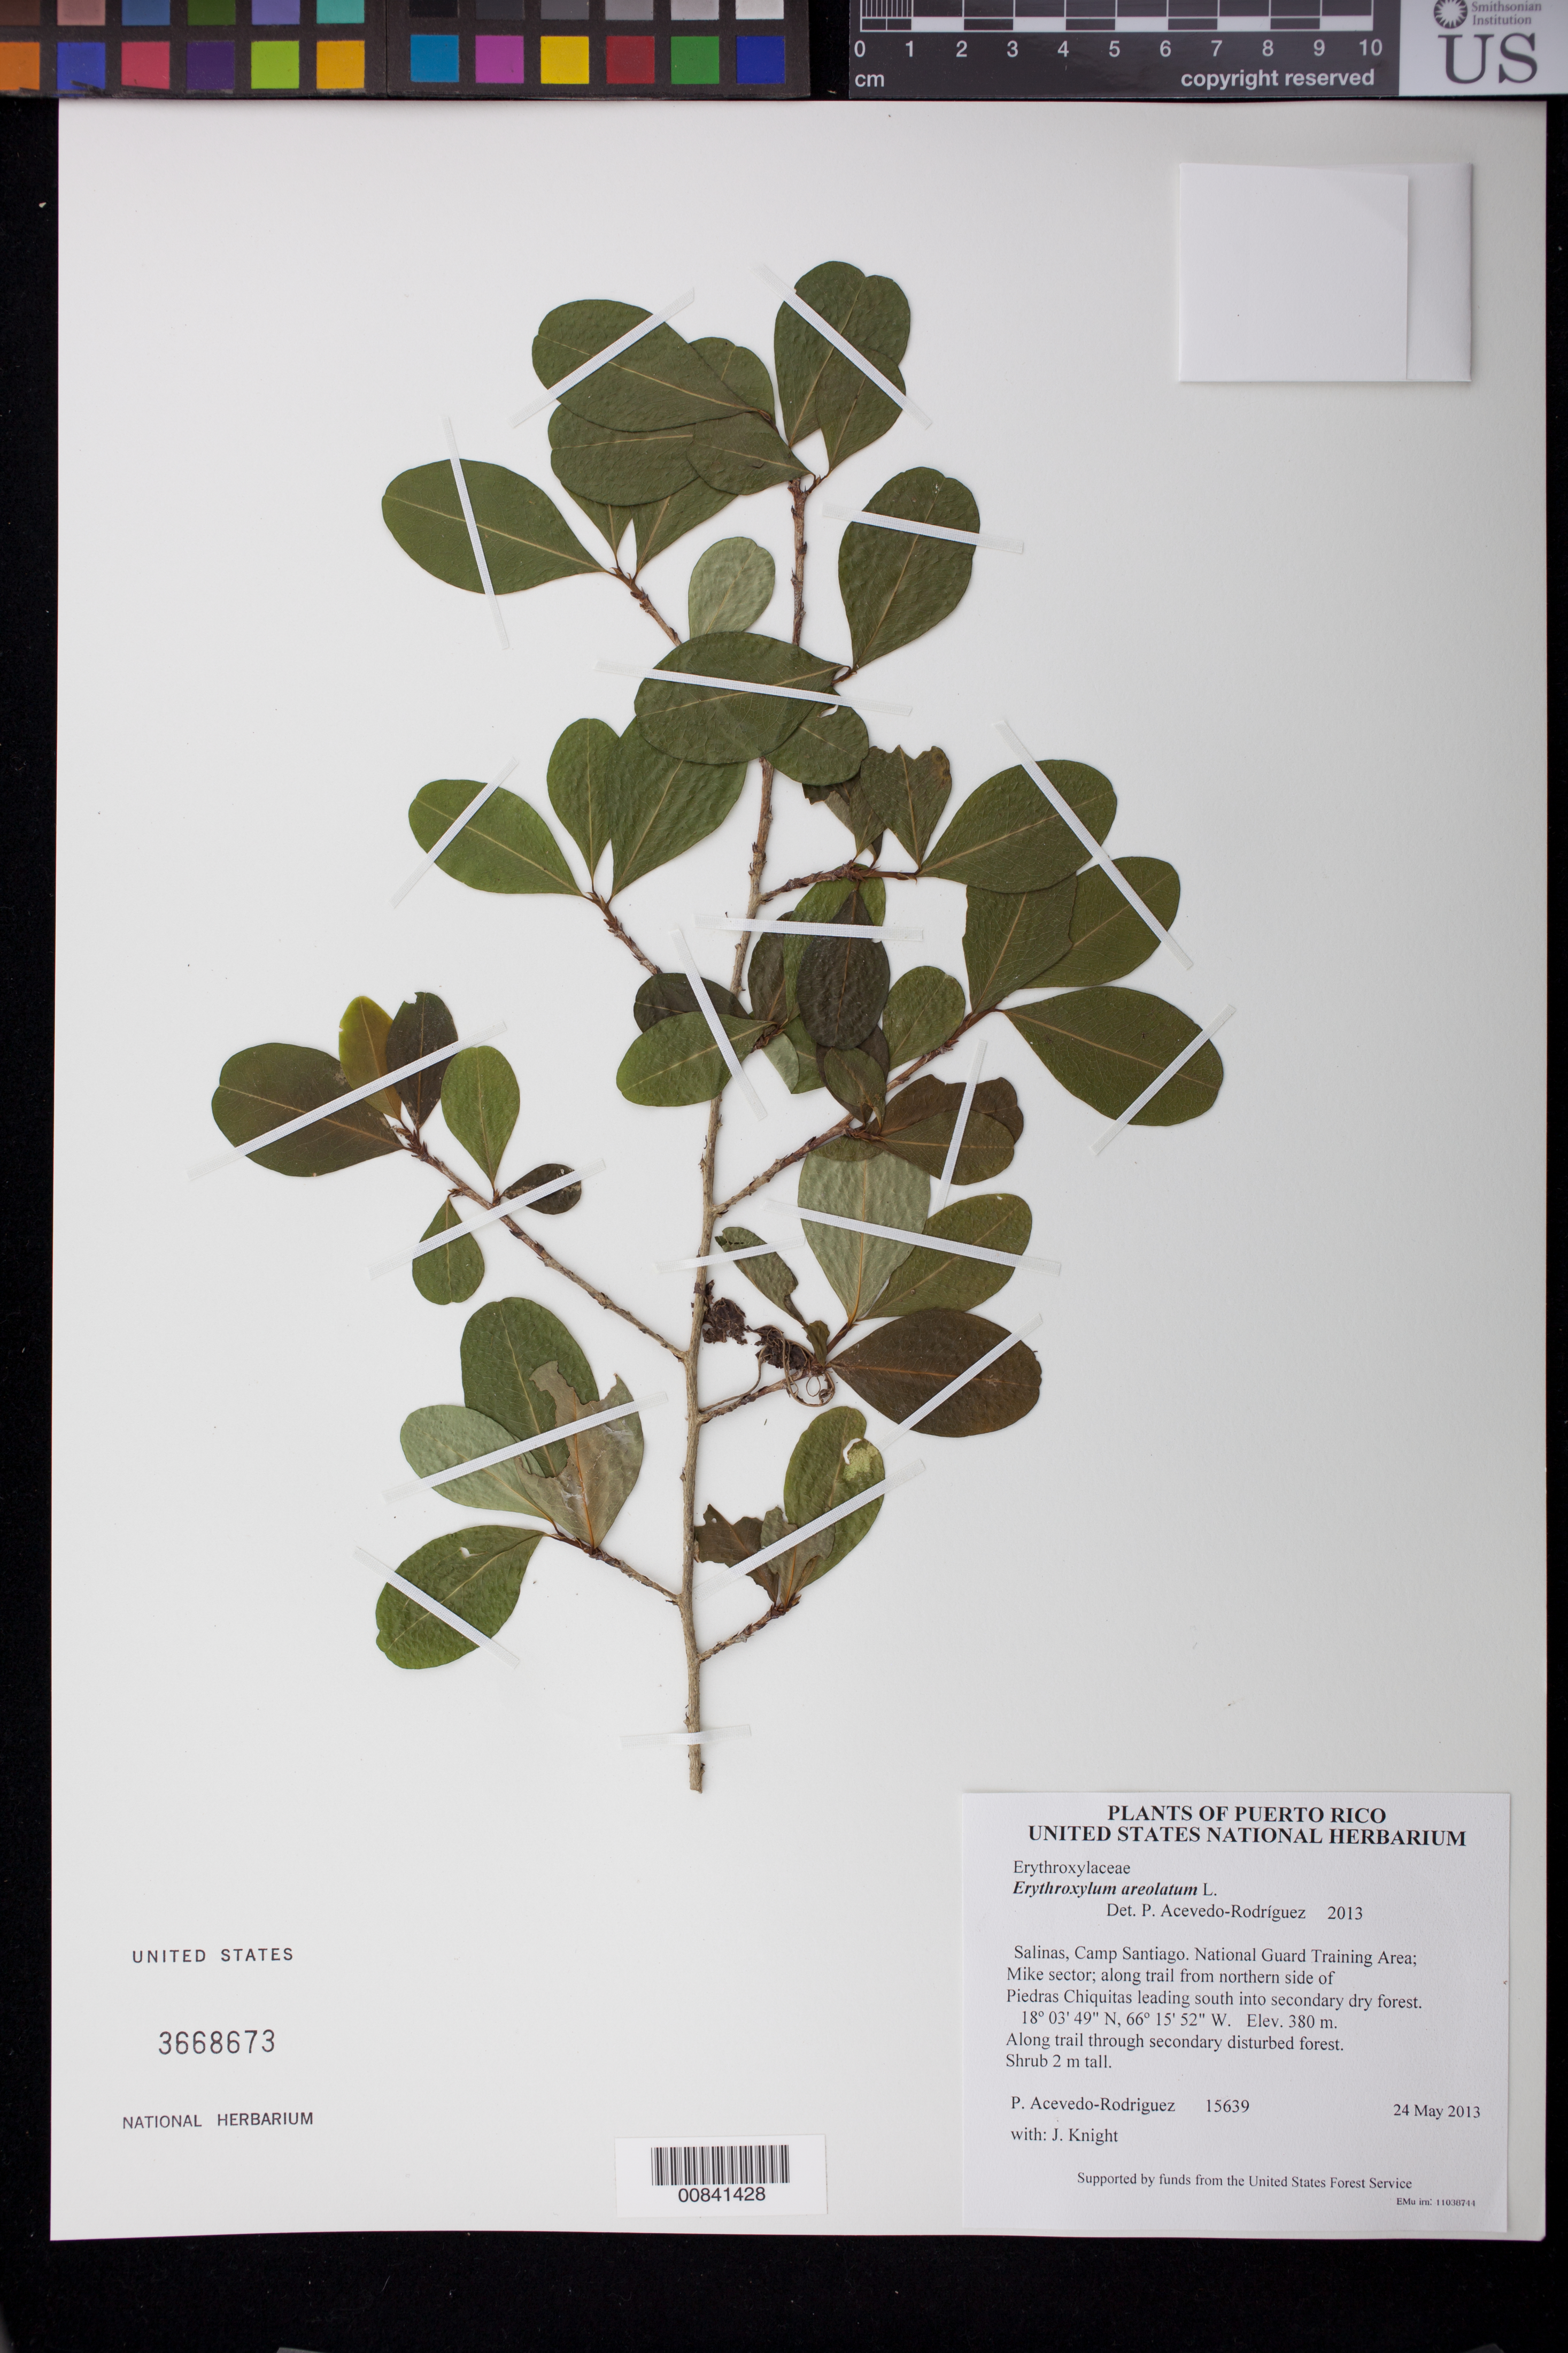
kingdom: Plantae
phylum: Tracheophyta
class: Magnoliopsida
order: Malpighiales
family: Erythroxylaceae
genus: Erythroxylum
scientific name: Erythroxylum areolatum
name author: L.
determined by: Acevedo-Rodríguez, P., (BOT), Smithsonian Institution - National Museum of Natural History (UNITED STATES)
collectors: P. Acevedo-Rodr. & J. Knight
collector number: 15639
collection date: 2013-05-24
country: Puerto Rico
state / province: Salinas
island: Puerto Rico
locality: Camp Santiago. National Guard Training Area; Mike sector; along trail from northern side of Piedras Chiquitas leading south into secondary dry forest.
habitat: Along trail through secondary disturbed forest.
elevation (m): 380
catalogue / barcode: US 3668673